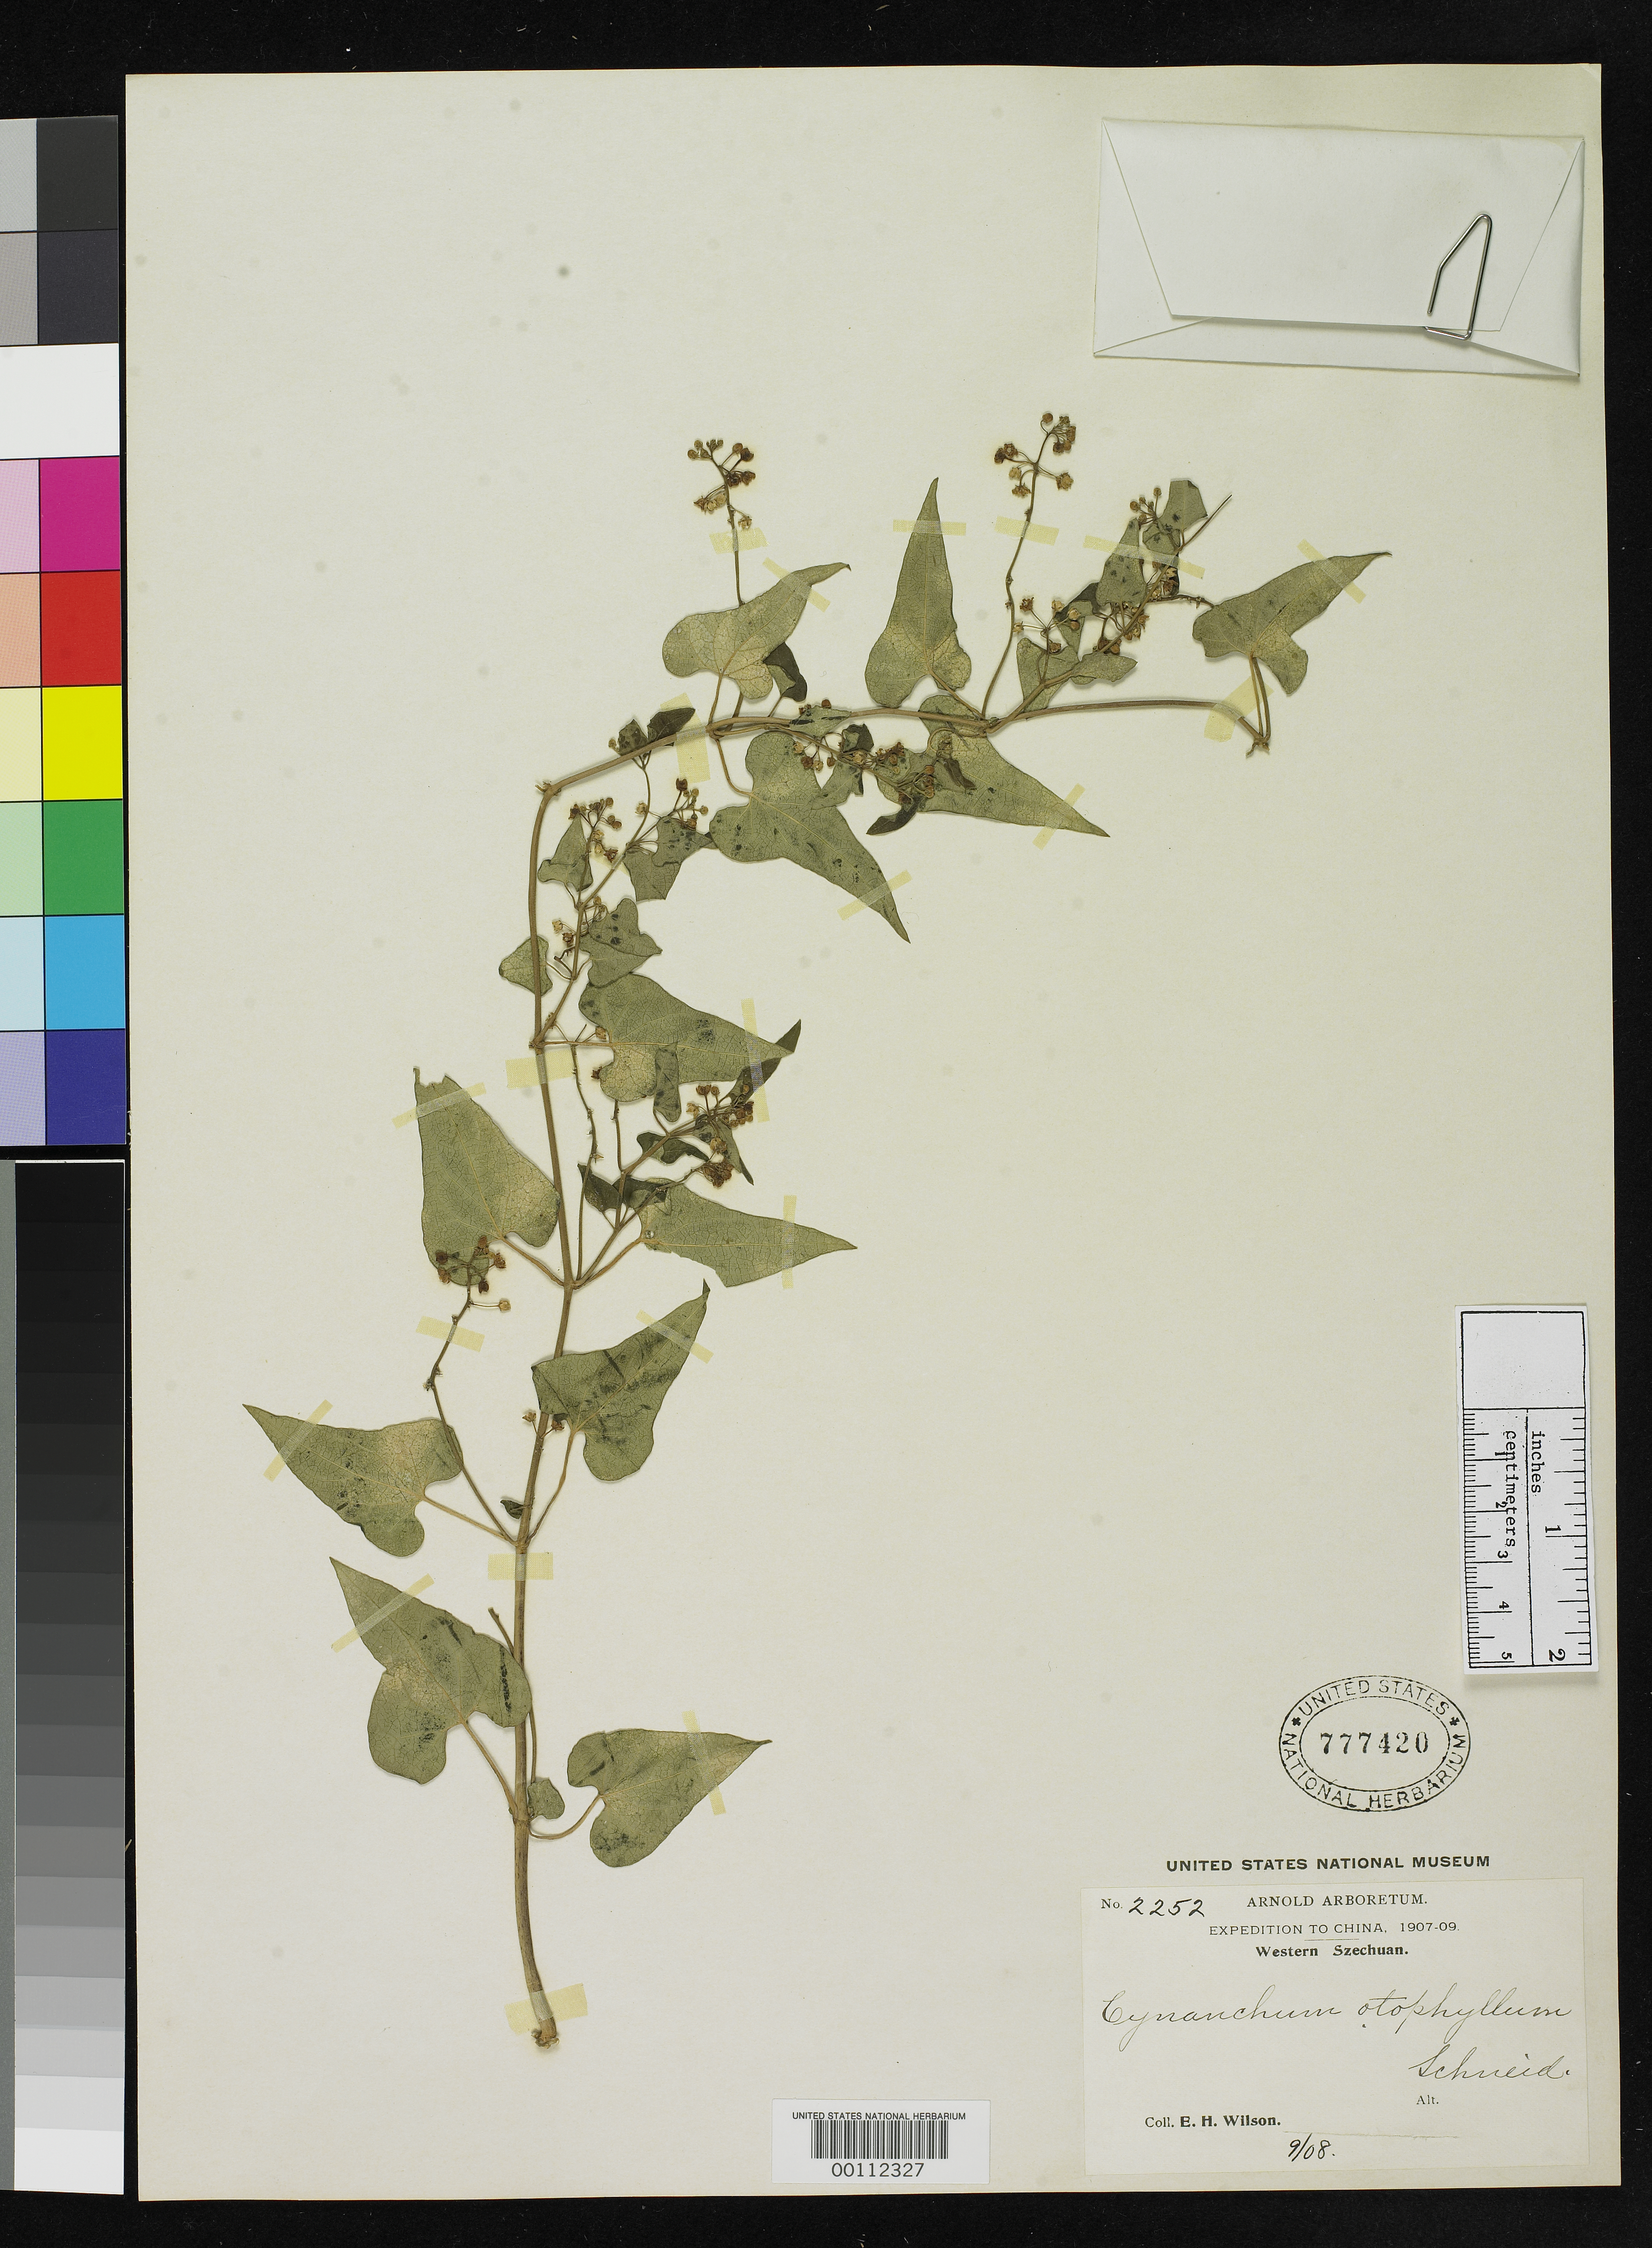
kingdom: Plantae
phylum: Tracheophyta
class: Magnoliopsida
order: Gentianales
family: Apocynaceae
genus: Cynanchum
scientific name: Cynanchum otophyllum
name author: C.K. Schneid. in Sarg.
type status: Isotype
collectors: E. H. Wilson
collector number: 2252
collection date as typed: Sep 1908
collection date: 1908-09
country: China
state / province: Sichuan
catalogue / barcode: US 777420